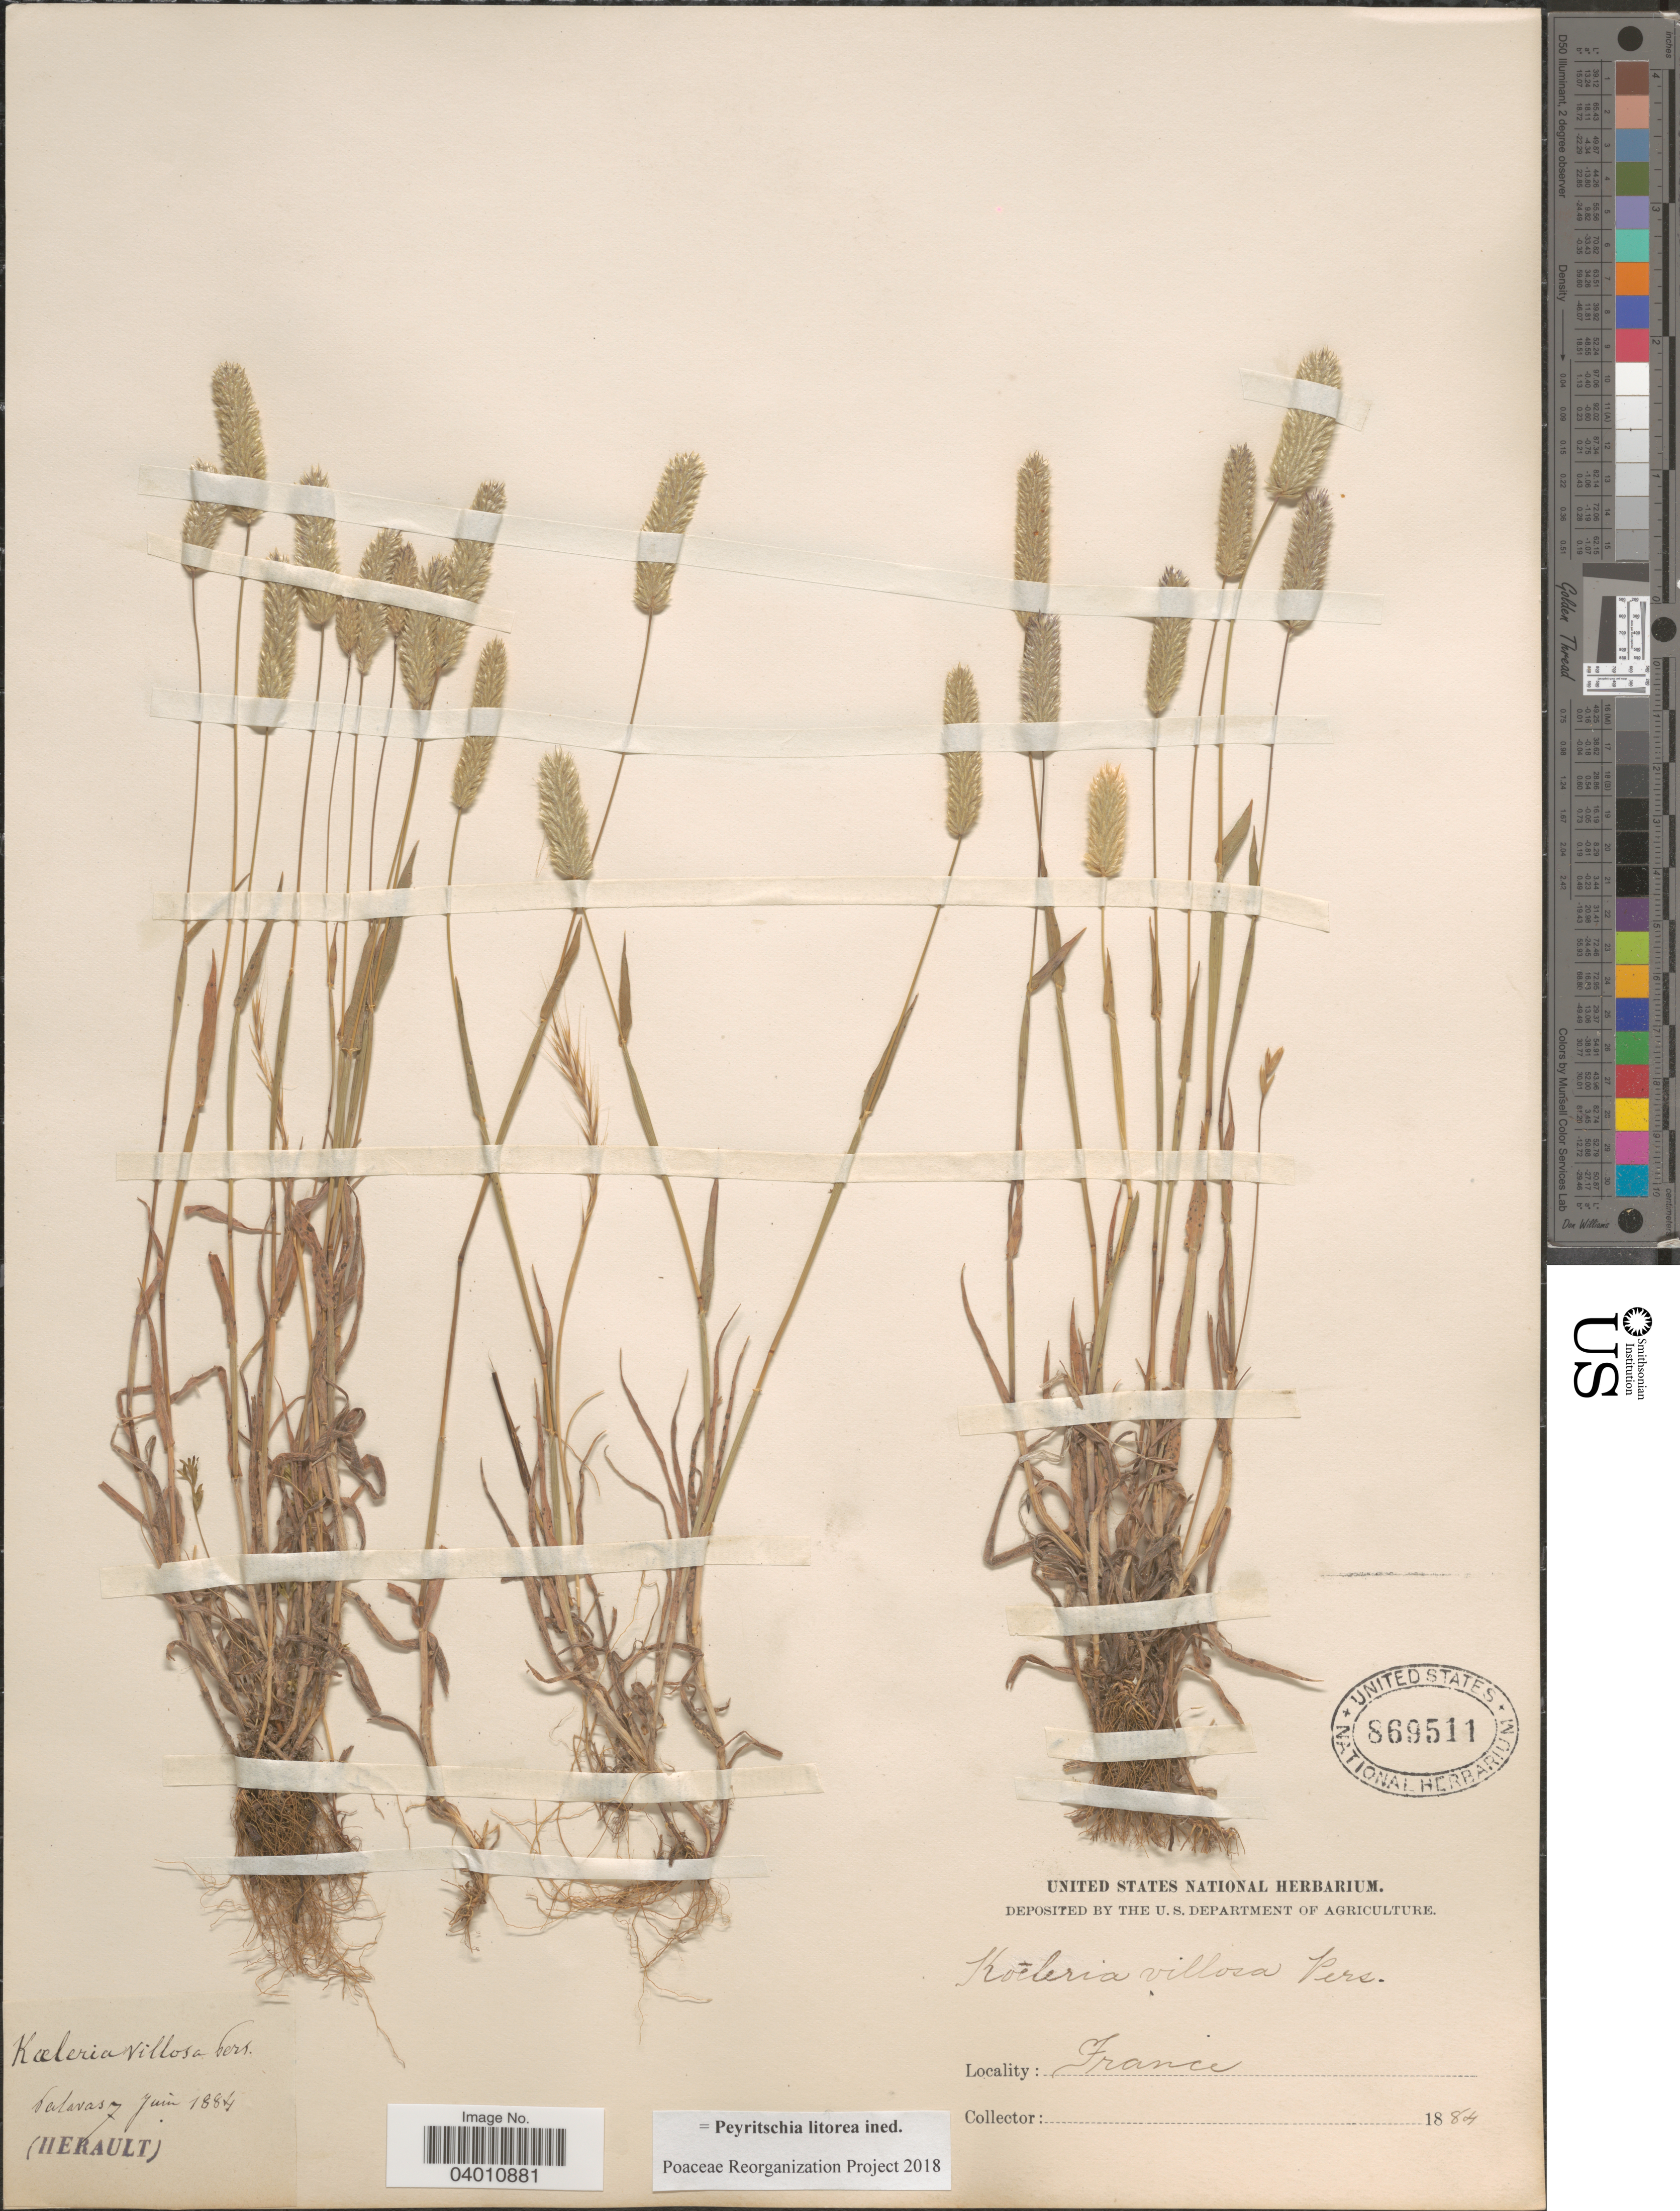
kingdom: Plantae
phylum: Tracheophyta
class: Liliopsida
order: Poales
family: Poaceae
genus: Rostraria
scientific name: Rostraria litorea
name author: (All.) Holub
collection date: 1884-06-07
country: France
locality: Palavas. Herault.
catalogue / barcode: US 869511